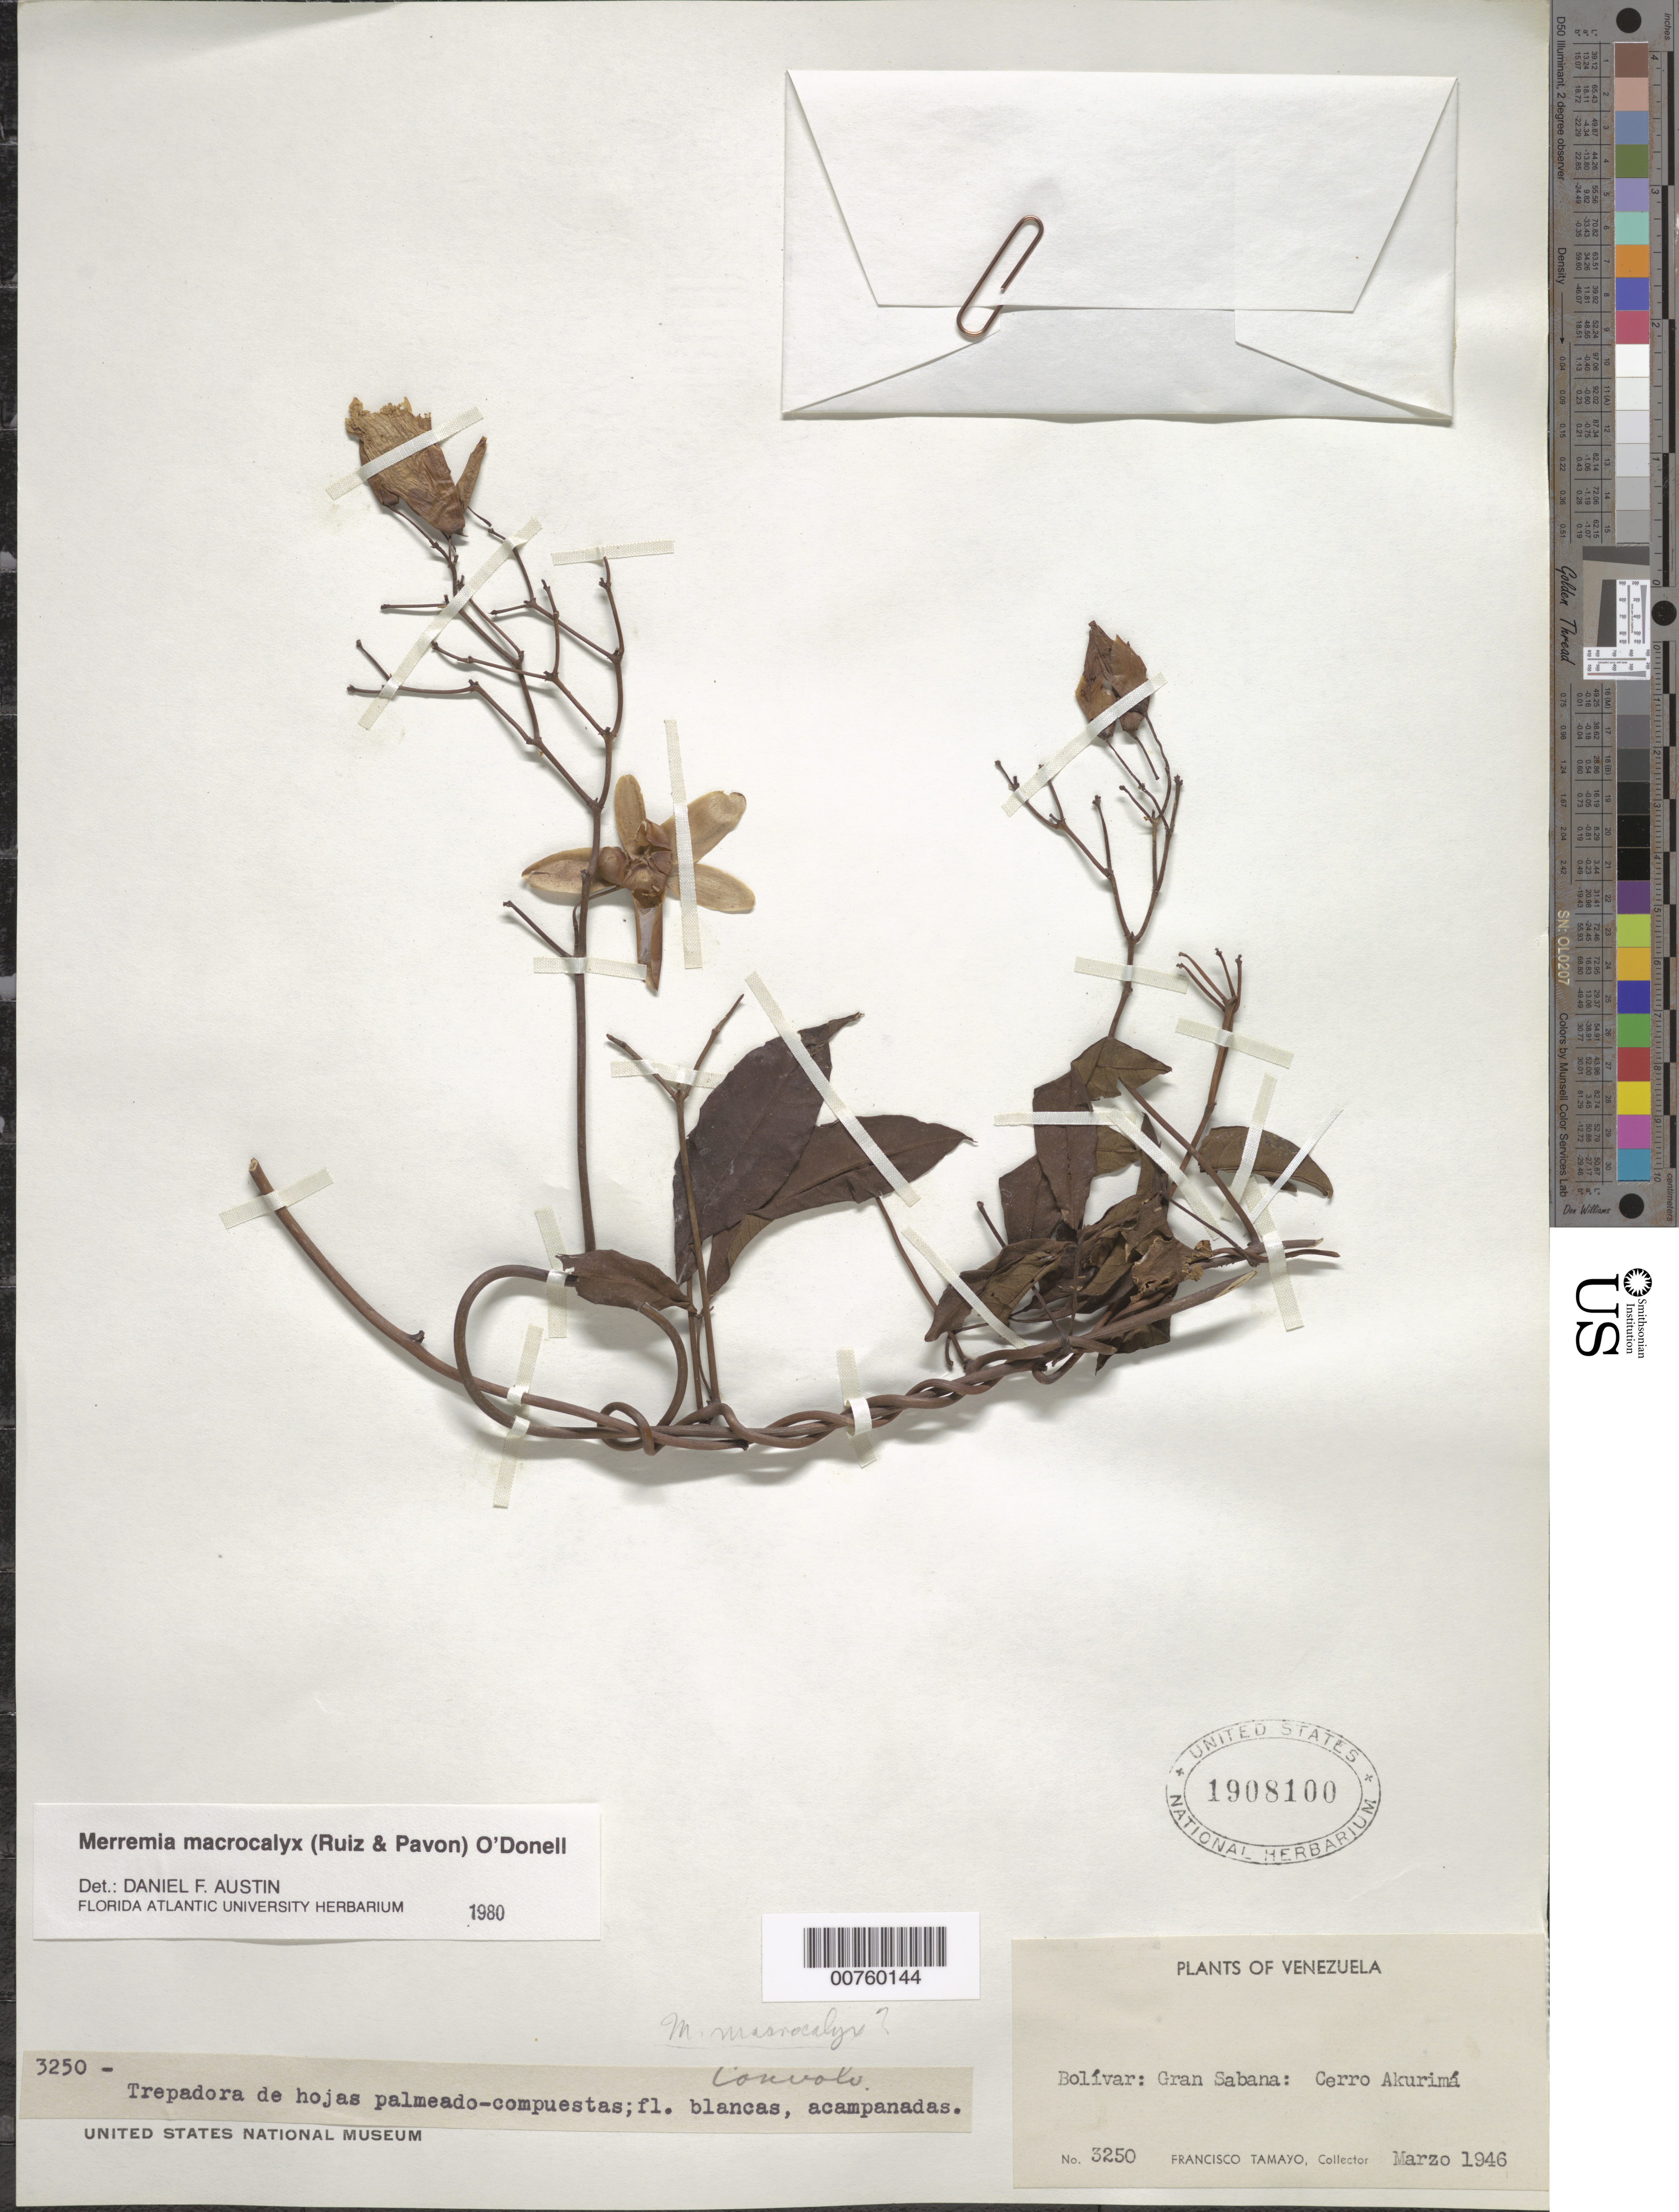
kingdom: Plantae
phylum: Tracheophyta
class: Magnoliopsida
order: Solanales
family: Convolvulaceae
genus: Distimake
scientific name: Distimake macrocalyx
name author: (Ruiz & Pav.) A. R. Simões & Staples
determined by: Strong, Mark T., (BOT), Smithsonian Institution - National Museum of Natural History (UNITED STATES)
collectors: F. Tamayo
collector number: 3250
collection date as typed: Mar-46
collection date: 1946-03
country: Venezuela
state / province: Bolívar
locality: Gran Sabana, Cerro Akurimá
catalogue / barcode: US 1908100